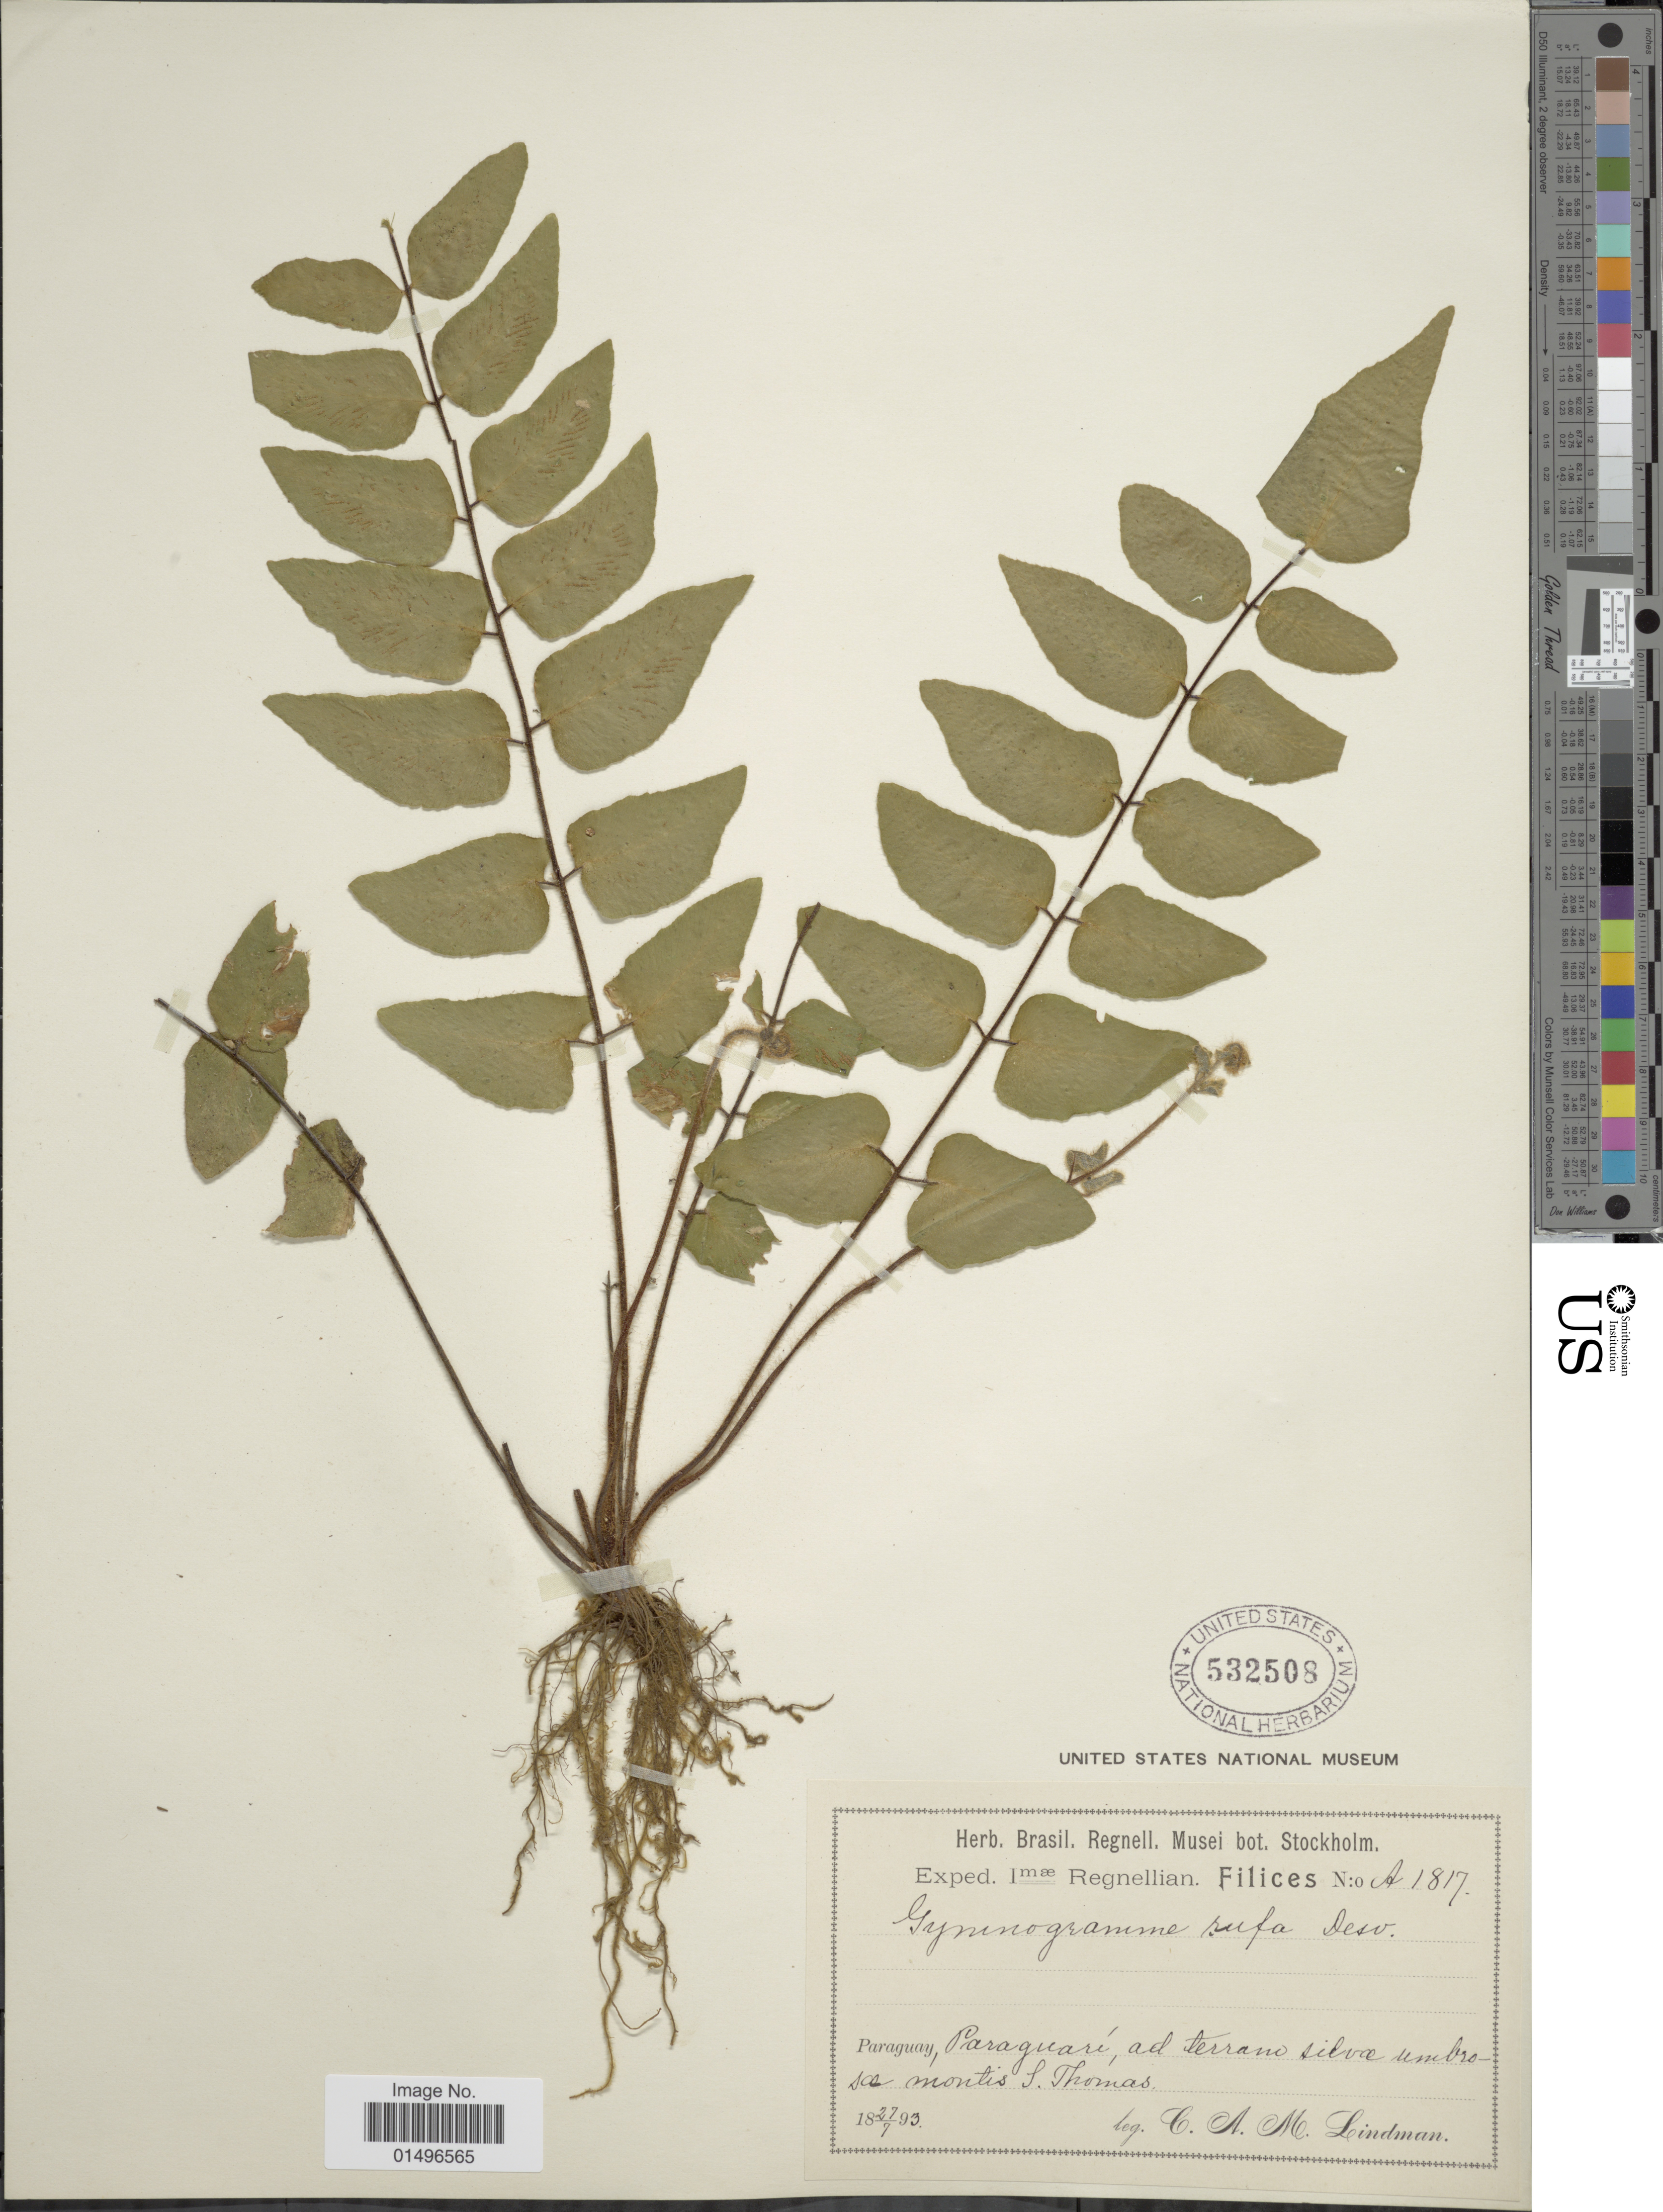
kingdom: Plantae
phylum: Tracheophyta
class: Polypodiopsida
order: Polypodiales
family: Pteridaceae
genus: Hemionitis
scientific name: Hemionitis tomentosa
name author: (Lam.) Raddi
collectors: C. A. M. Lindman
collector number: A1817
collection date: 1893-07-27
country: Paraguay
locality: Paraguay, Paraguari, ad terrano silvae umbrosa montis S. Thomas.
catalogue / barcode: US 532508